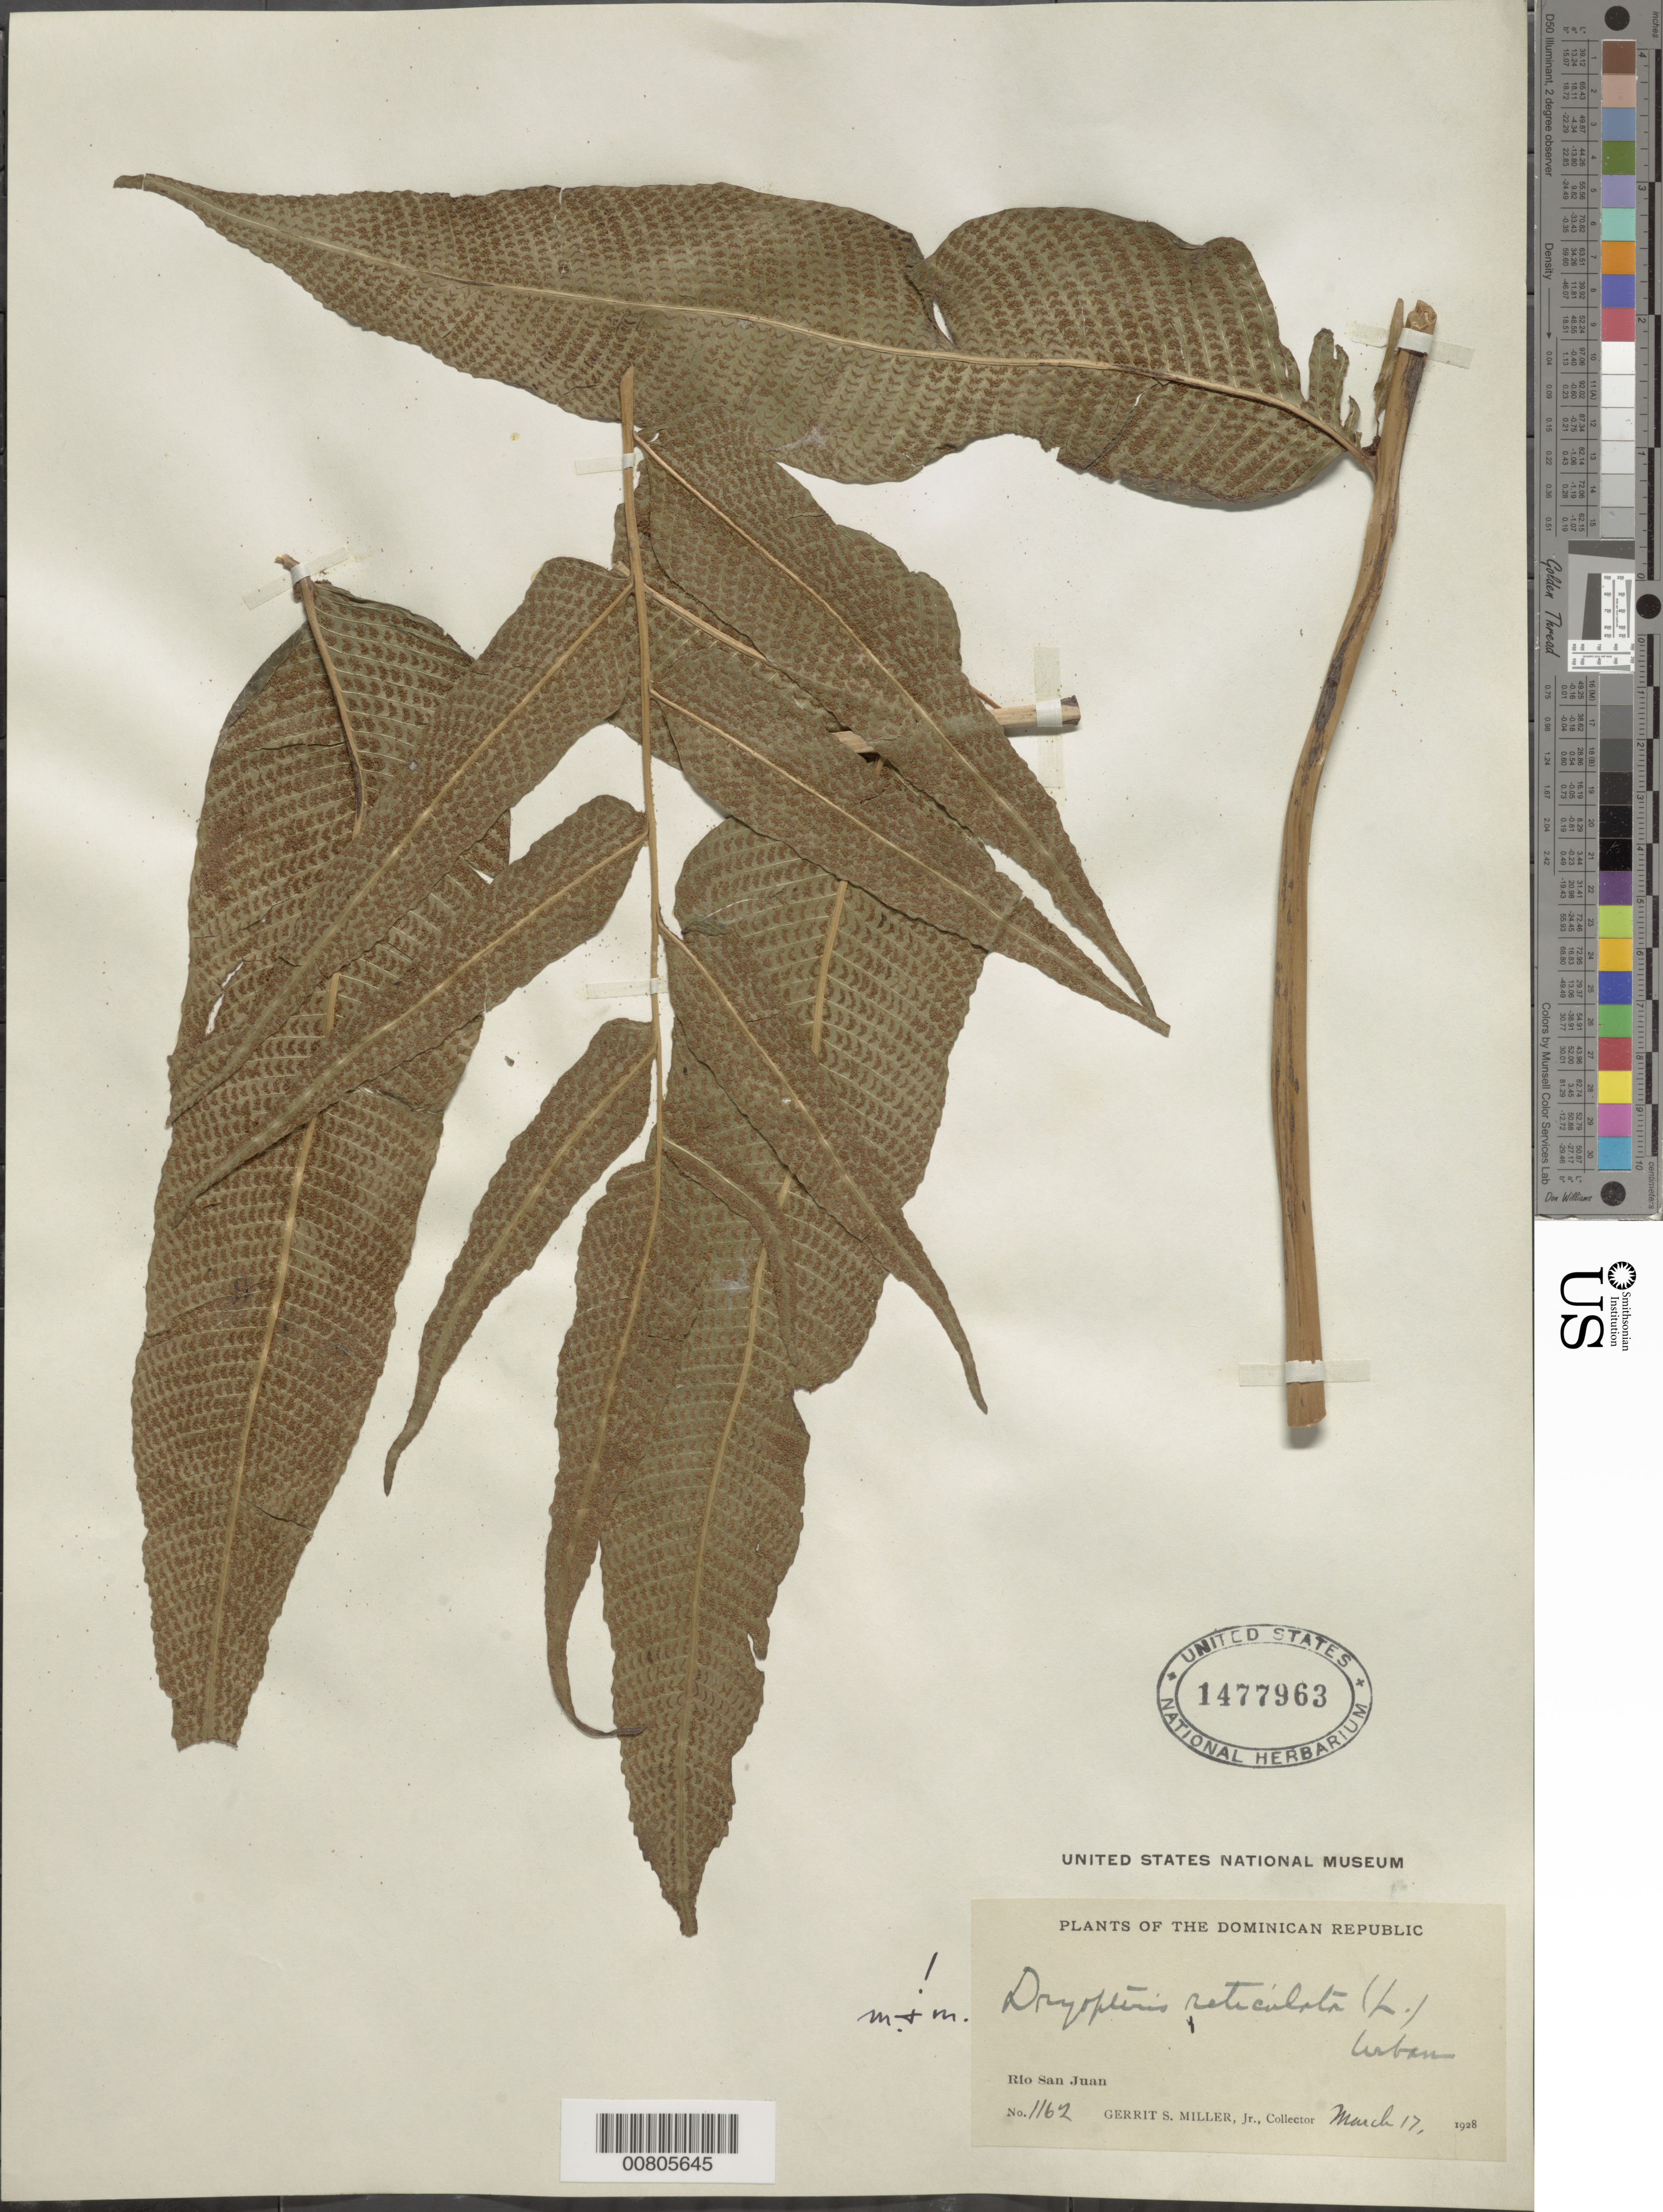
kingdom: Plantae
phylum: Tracheophyta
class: Polypodiopsida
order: Polypodiales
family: Thelypteridaceae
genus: Meniscium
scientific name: Meniscium reticulatum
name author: (L.) Sw.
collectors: G. S. Miller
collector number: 1162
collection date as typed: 17 Mar 1928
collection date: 1928-03-17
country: Dominican Republic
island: Hispaniola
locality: Río San Juan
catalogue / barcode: US 1477963